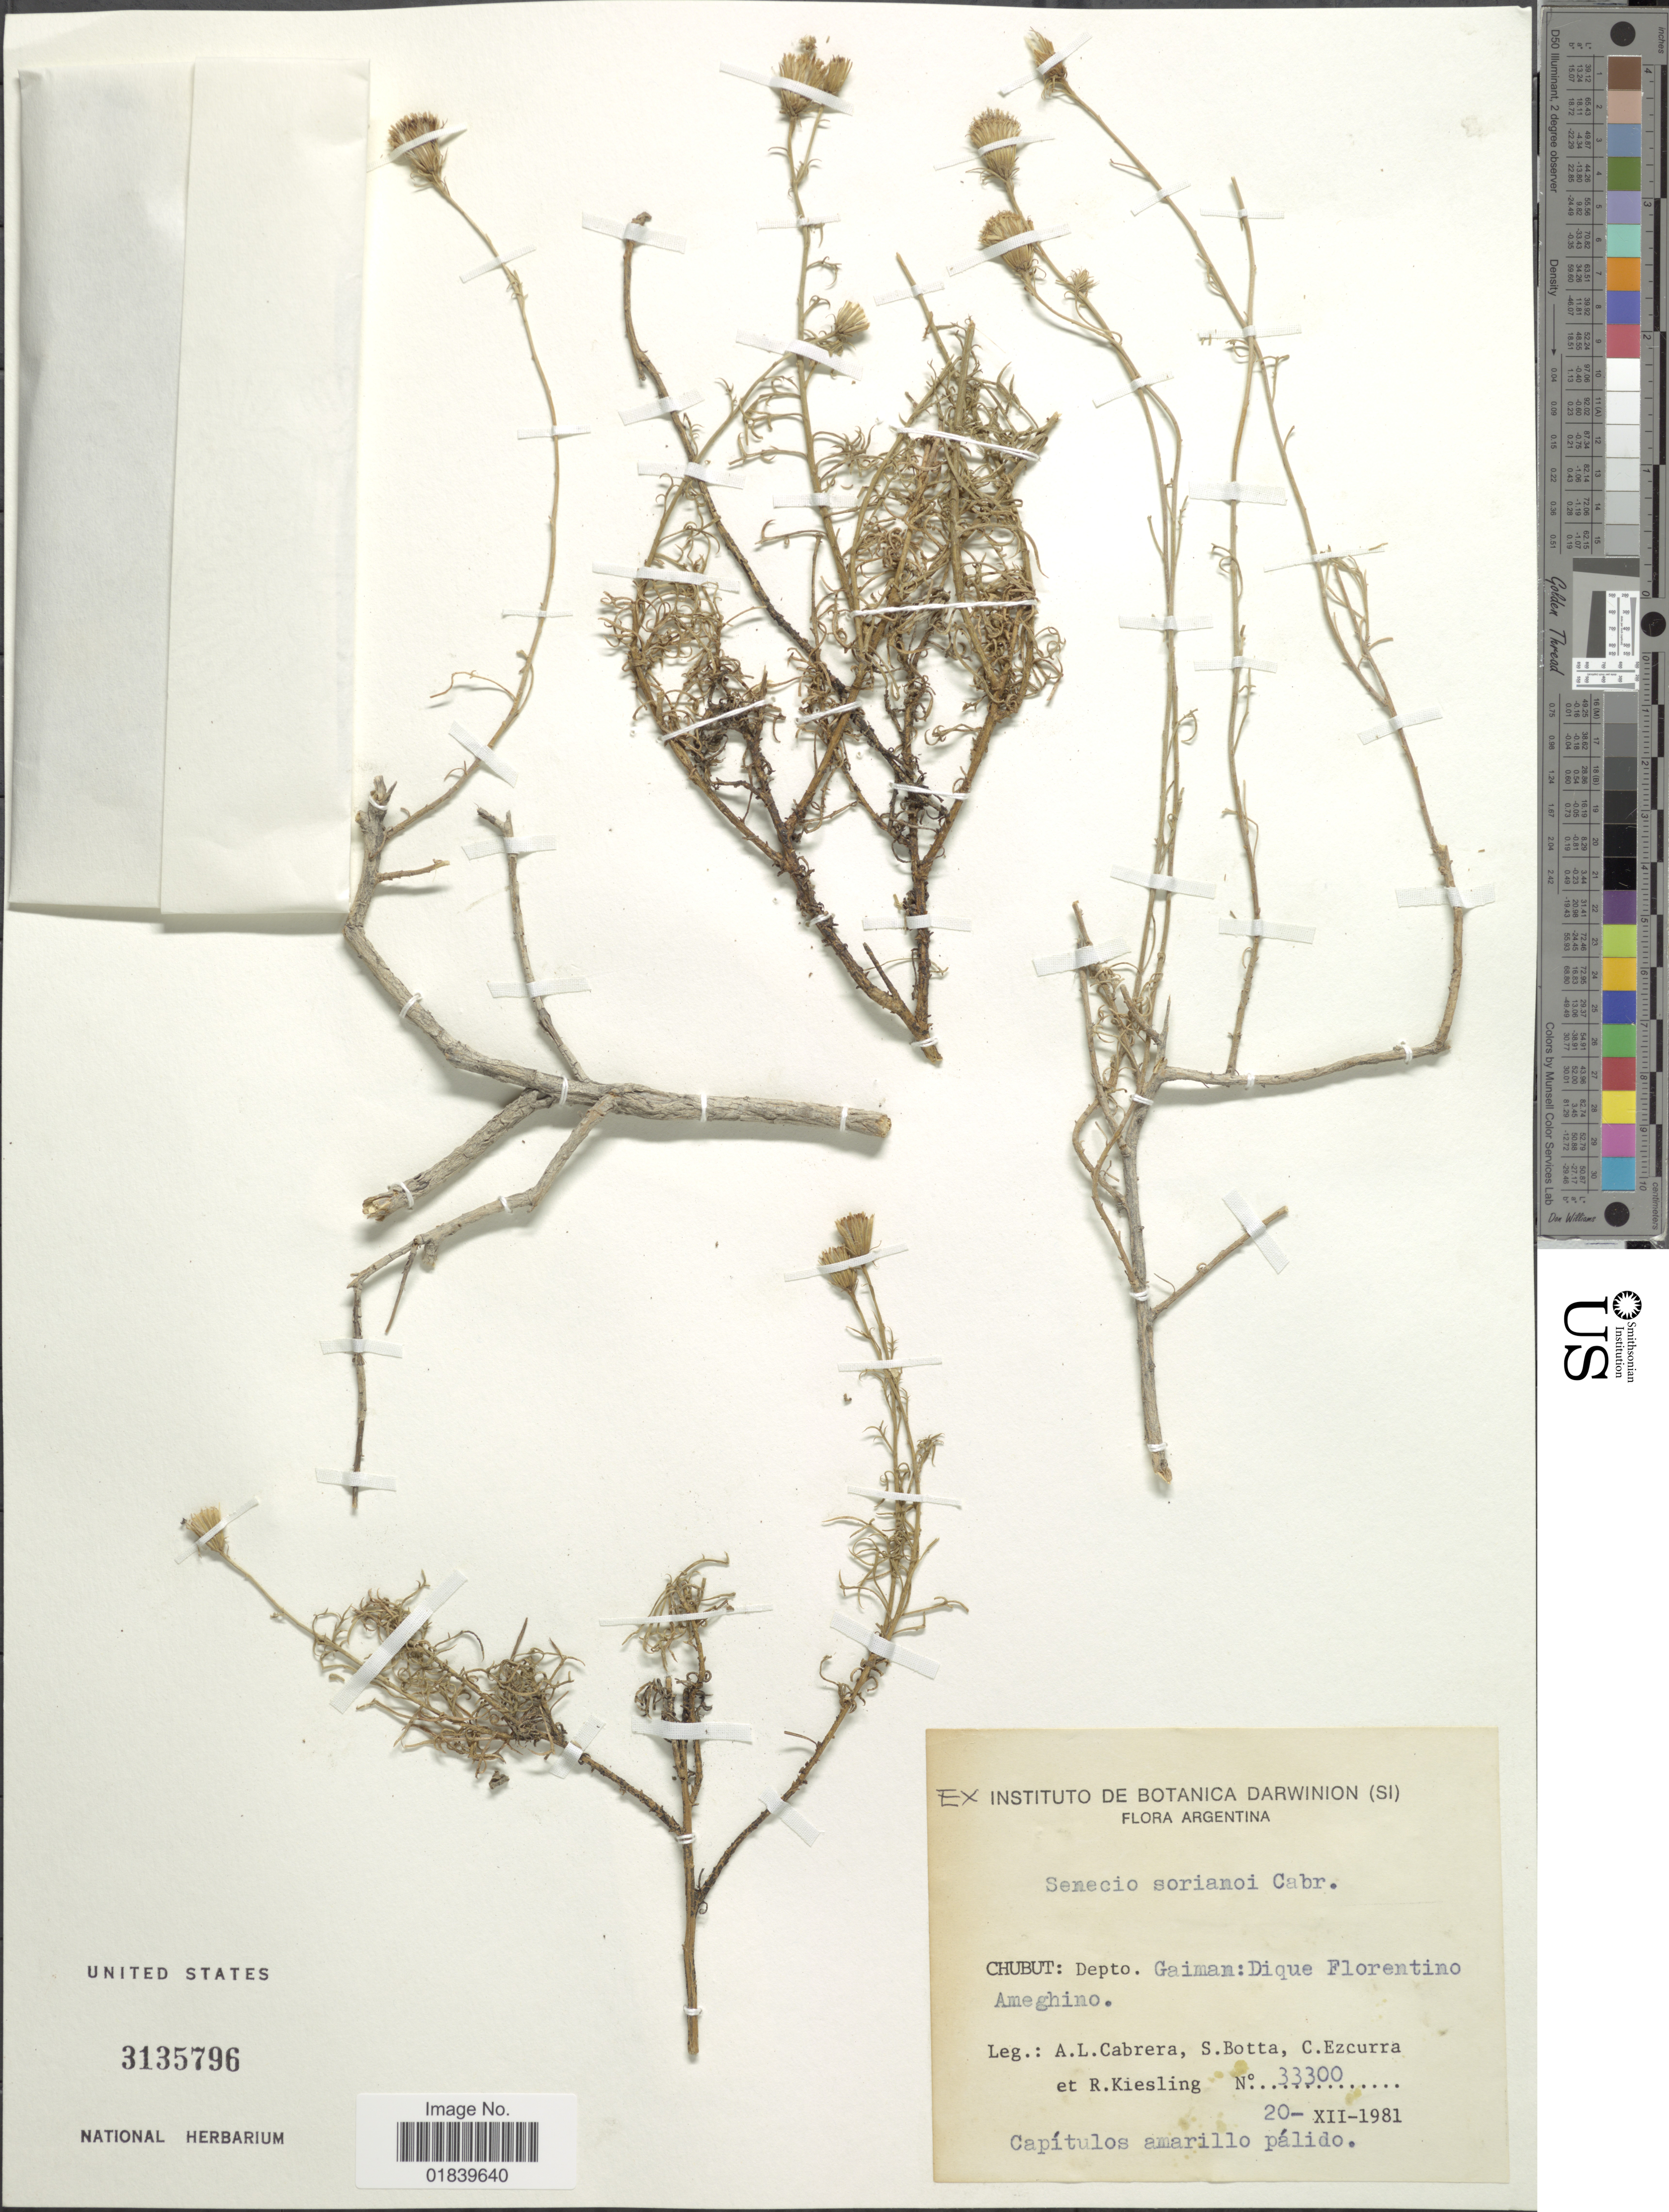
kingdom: Plantae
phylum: Tracheophyta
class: Magnoliopsida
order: Asterales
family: Asteraceae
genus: Senecio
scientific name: Senecio sorianoi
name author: Cabrera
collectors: A. L. Cabrera, S. Botta, C. Ezcurra & R. Kiesling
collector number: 33300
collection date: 1981-12-20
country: Argentina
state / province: Chubut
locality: Chubut: Depto. Gaiman: Dique Florentino Ameghino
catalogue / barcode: US 3135796